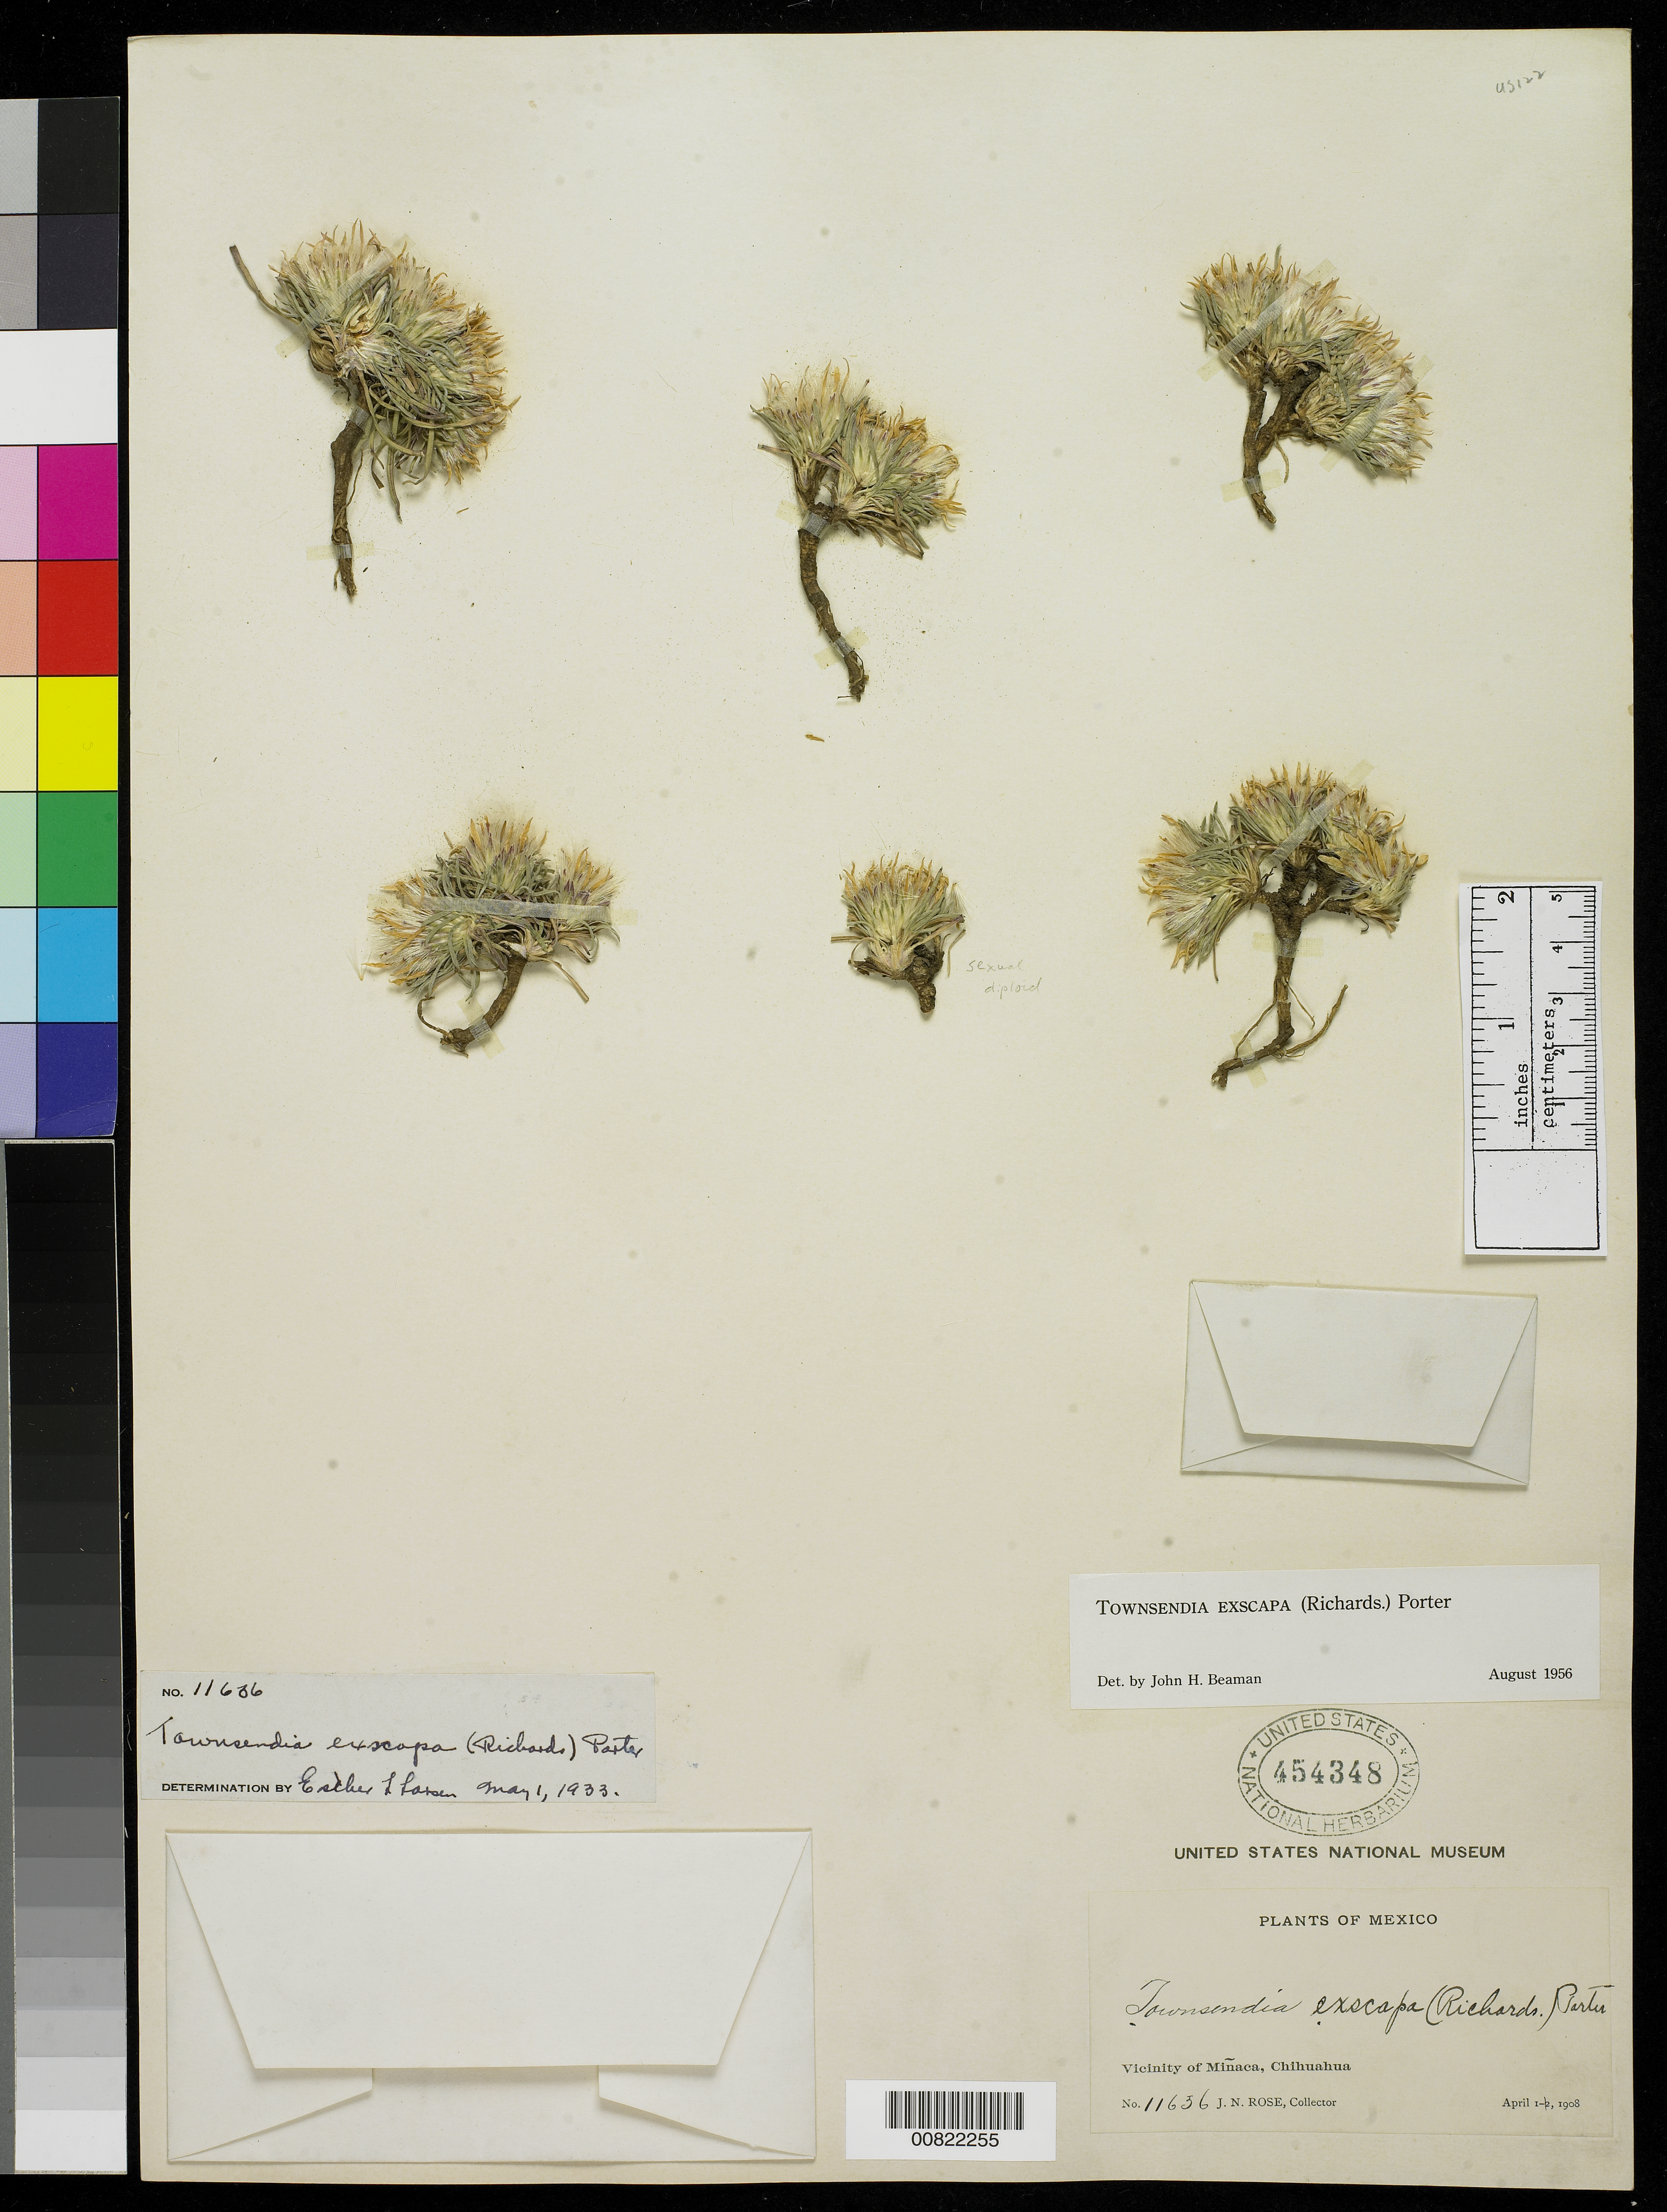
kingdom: Plantae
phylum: Tracheophyta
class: Magnoliopsida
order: Asterales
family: Asteraceae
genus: Townsendia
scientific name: Townsendia exscapa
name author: (Richardson) Porter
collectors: J. N. Rose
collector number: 11636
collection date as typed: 01 Apr 1908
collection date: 1908-04-01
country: Mexico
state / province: Chihuahua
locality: Vicinity of Miñaca, Chihuahua.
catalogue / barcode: US 454348